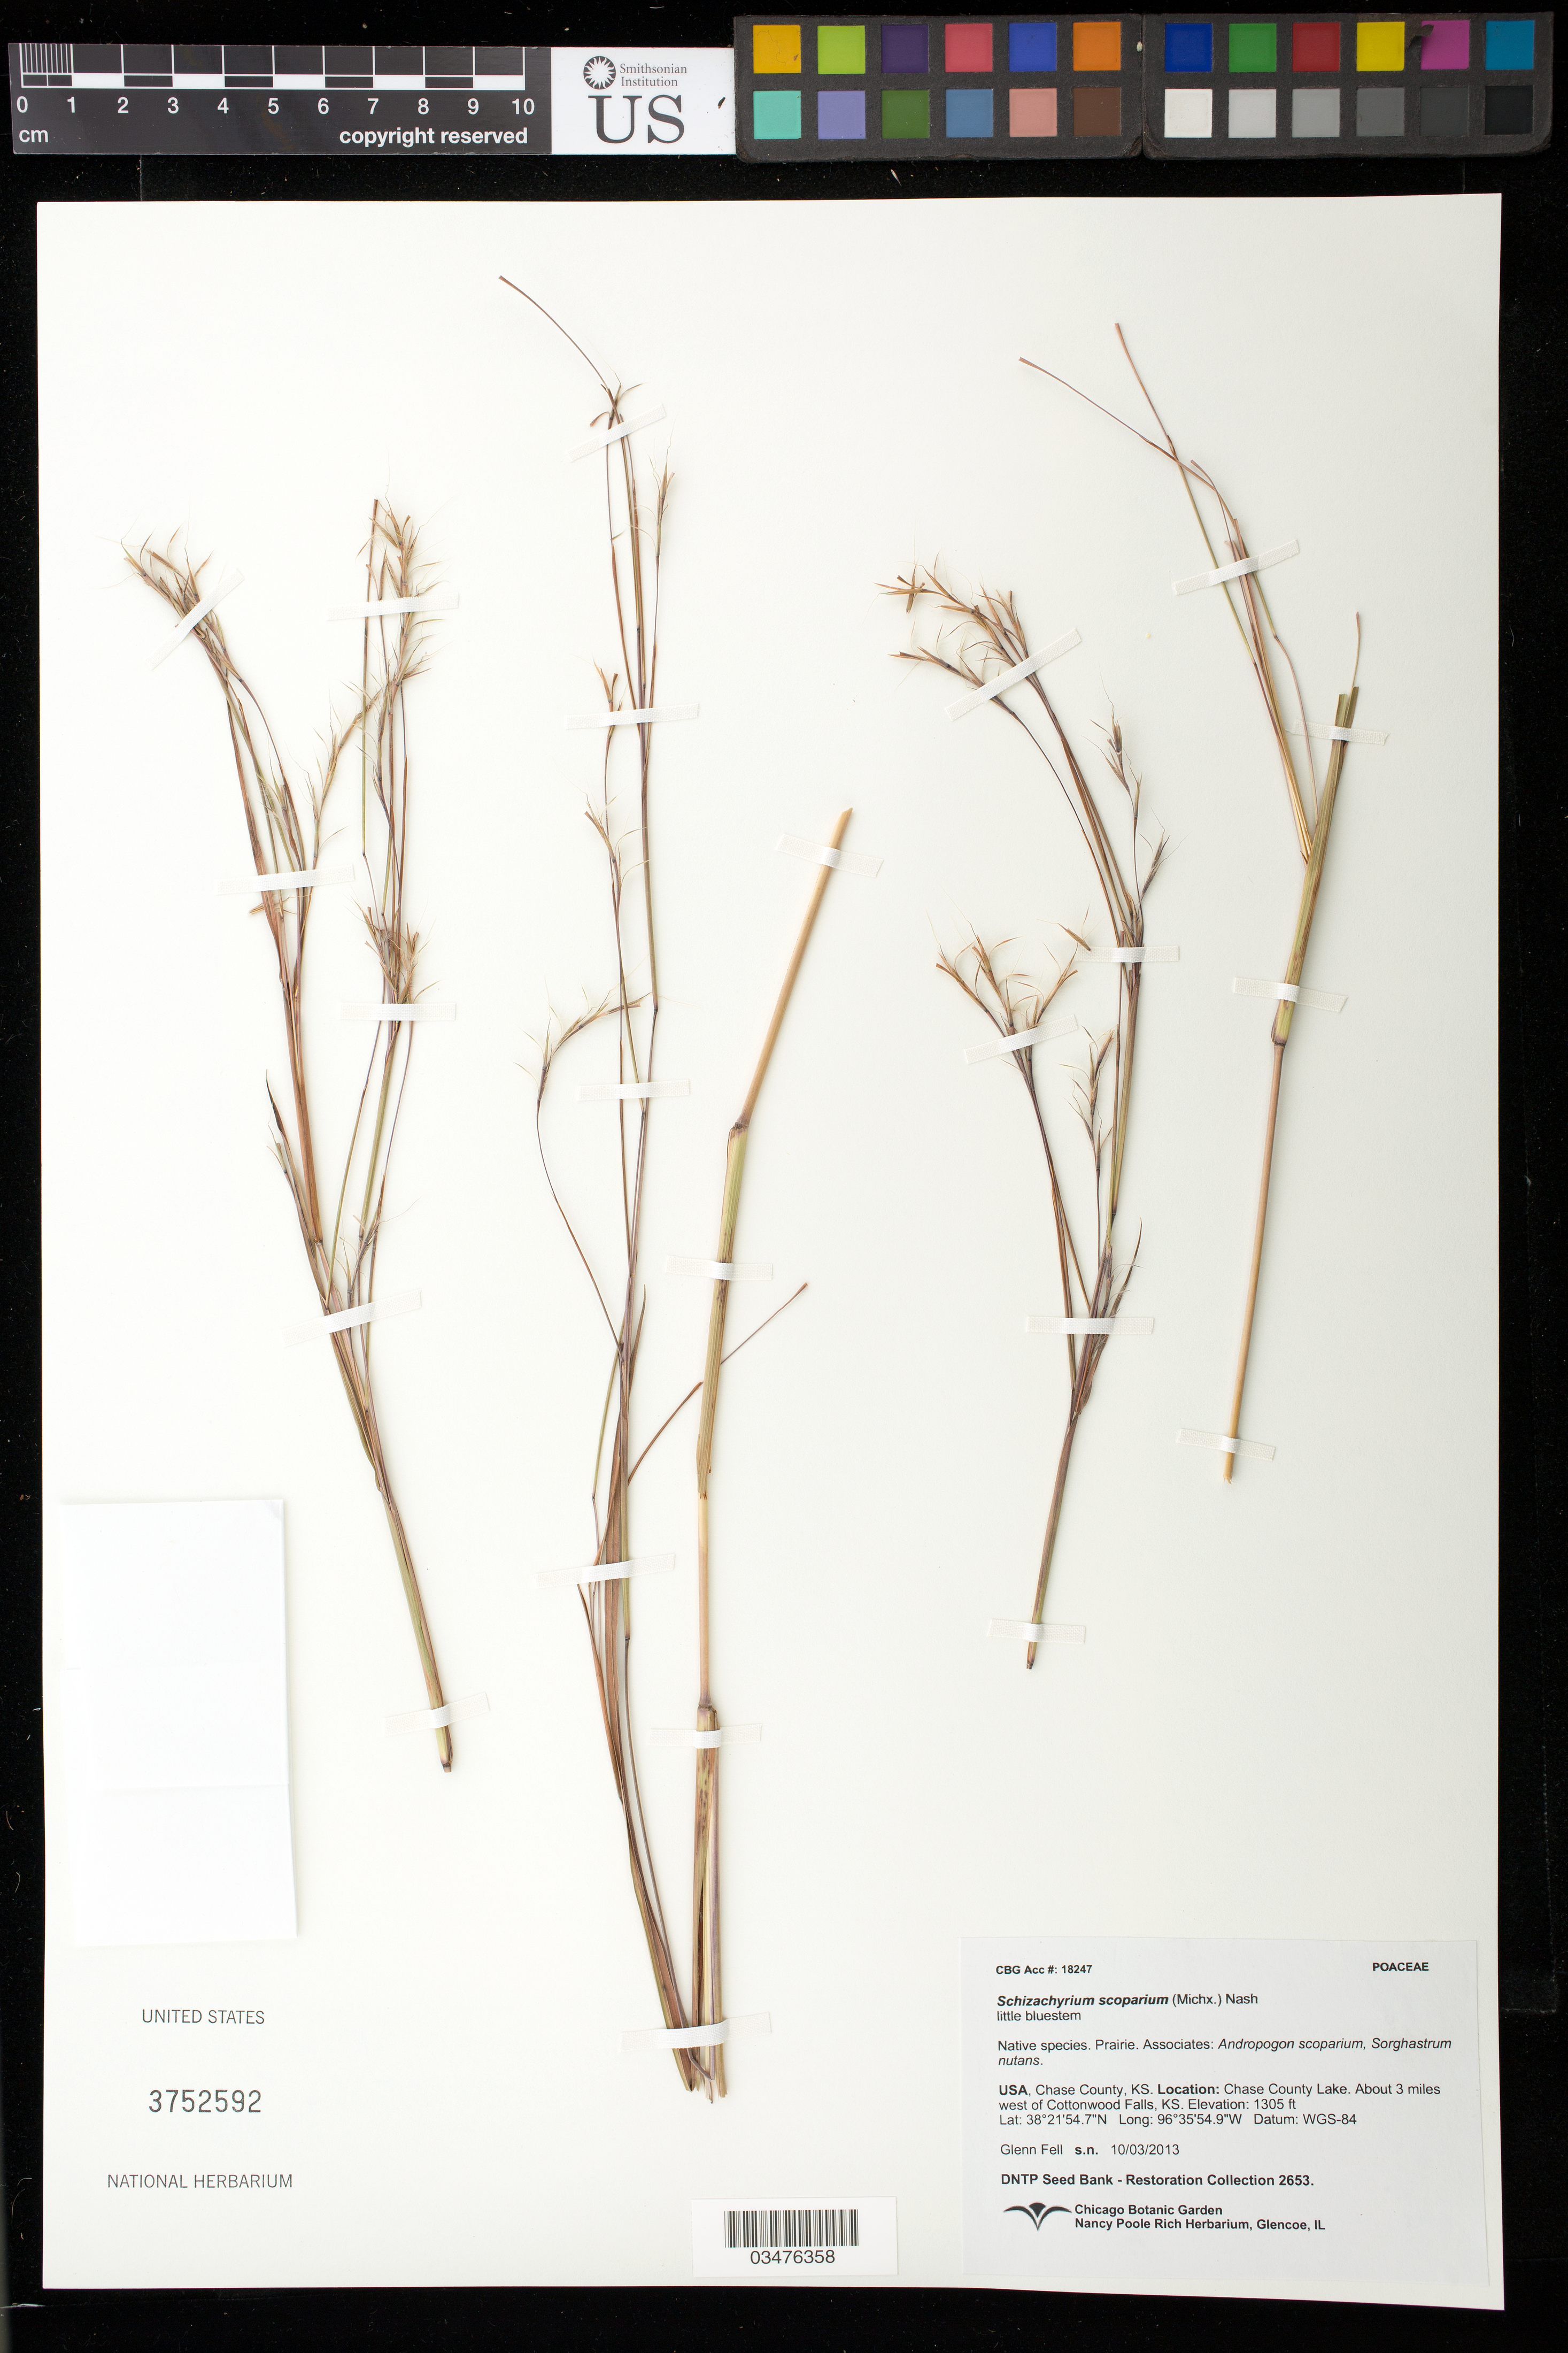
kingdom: Plantae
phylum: Tracheophyta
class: Liliopsida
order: Poales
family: Poaceae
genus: Schizachyrium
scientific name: Schizachyrium scoparium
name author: (Michx.) Nash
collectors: G. Fell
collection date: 2013-10-03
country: United States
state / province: Kansas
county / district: Chase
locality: Chase County Lake, 3 mi. W of Cottonwood Falls,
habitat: Prairie. With Andropogon scoparium, Sorghastrum nutans.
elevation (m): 398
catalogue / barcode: US 3752592